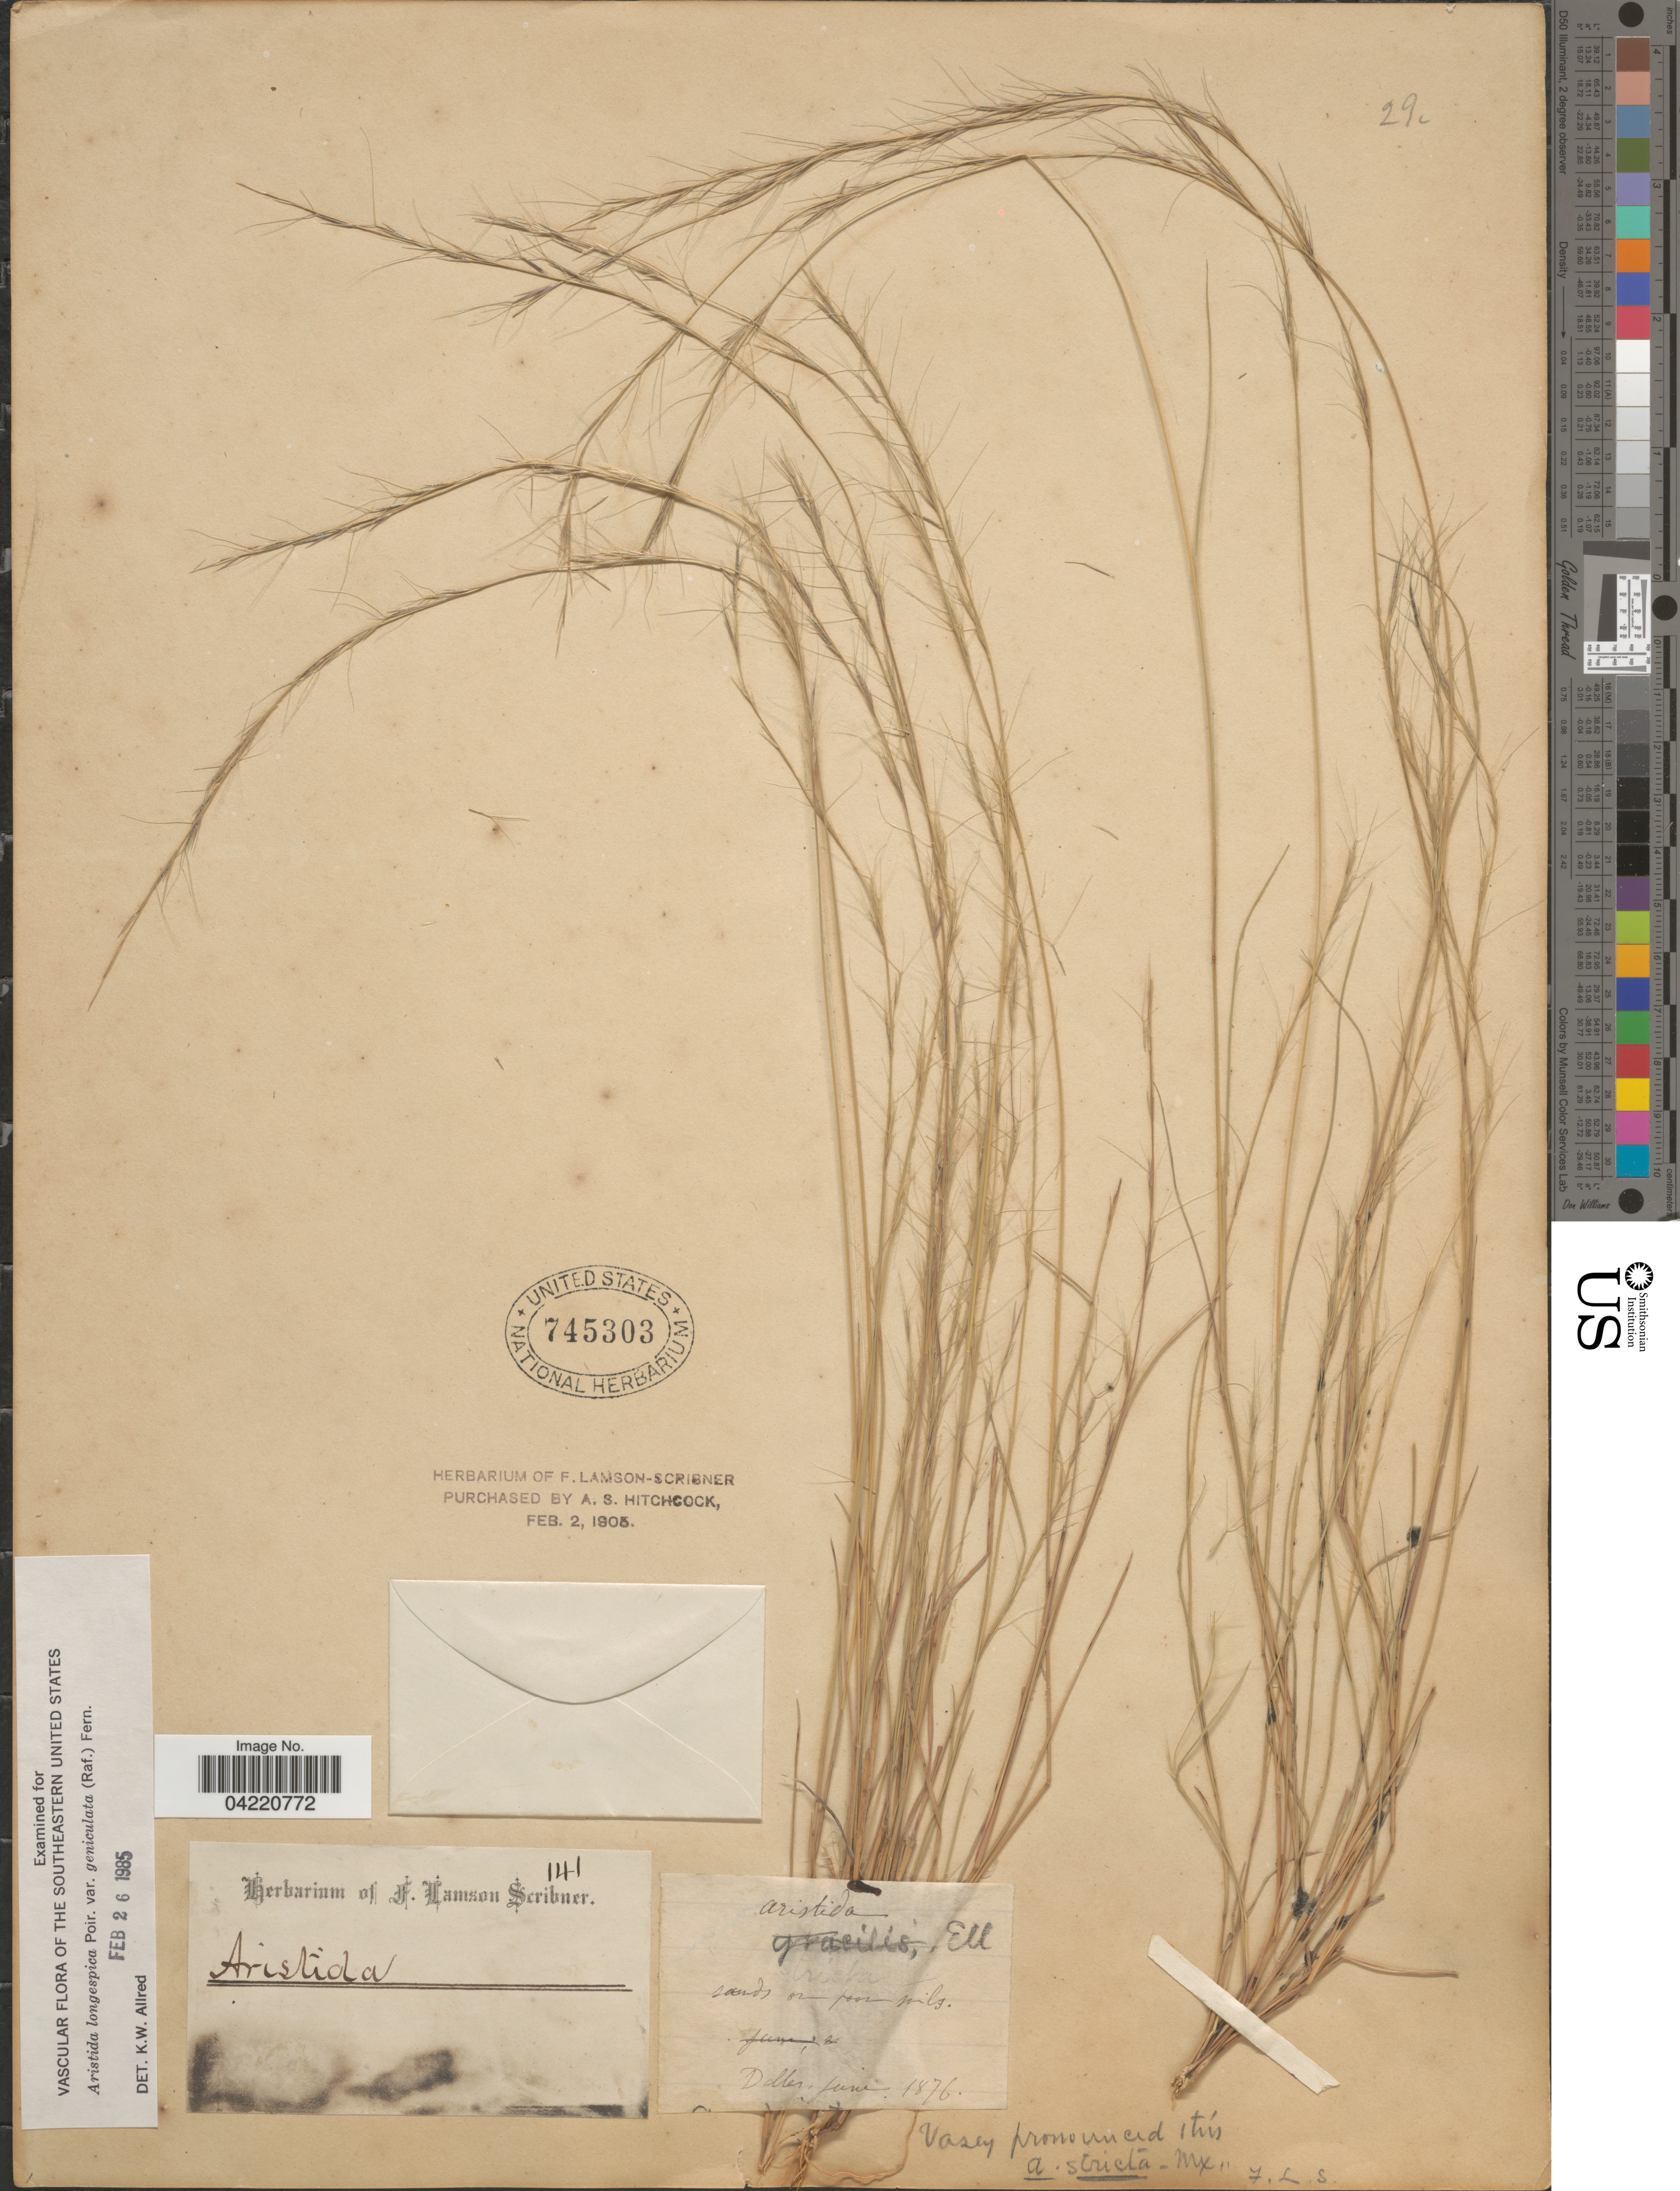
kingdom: Plantae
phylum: Tracheophyta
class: Liliopsida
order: Poales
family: Poaceae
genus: Aristida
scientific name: Aristida longespica var. geniculata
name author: (Raf.) Fernald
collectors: ex herb. F. Lamson Scribner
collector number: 141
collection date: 1876-06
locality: Dalles.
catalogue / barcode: US 745303